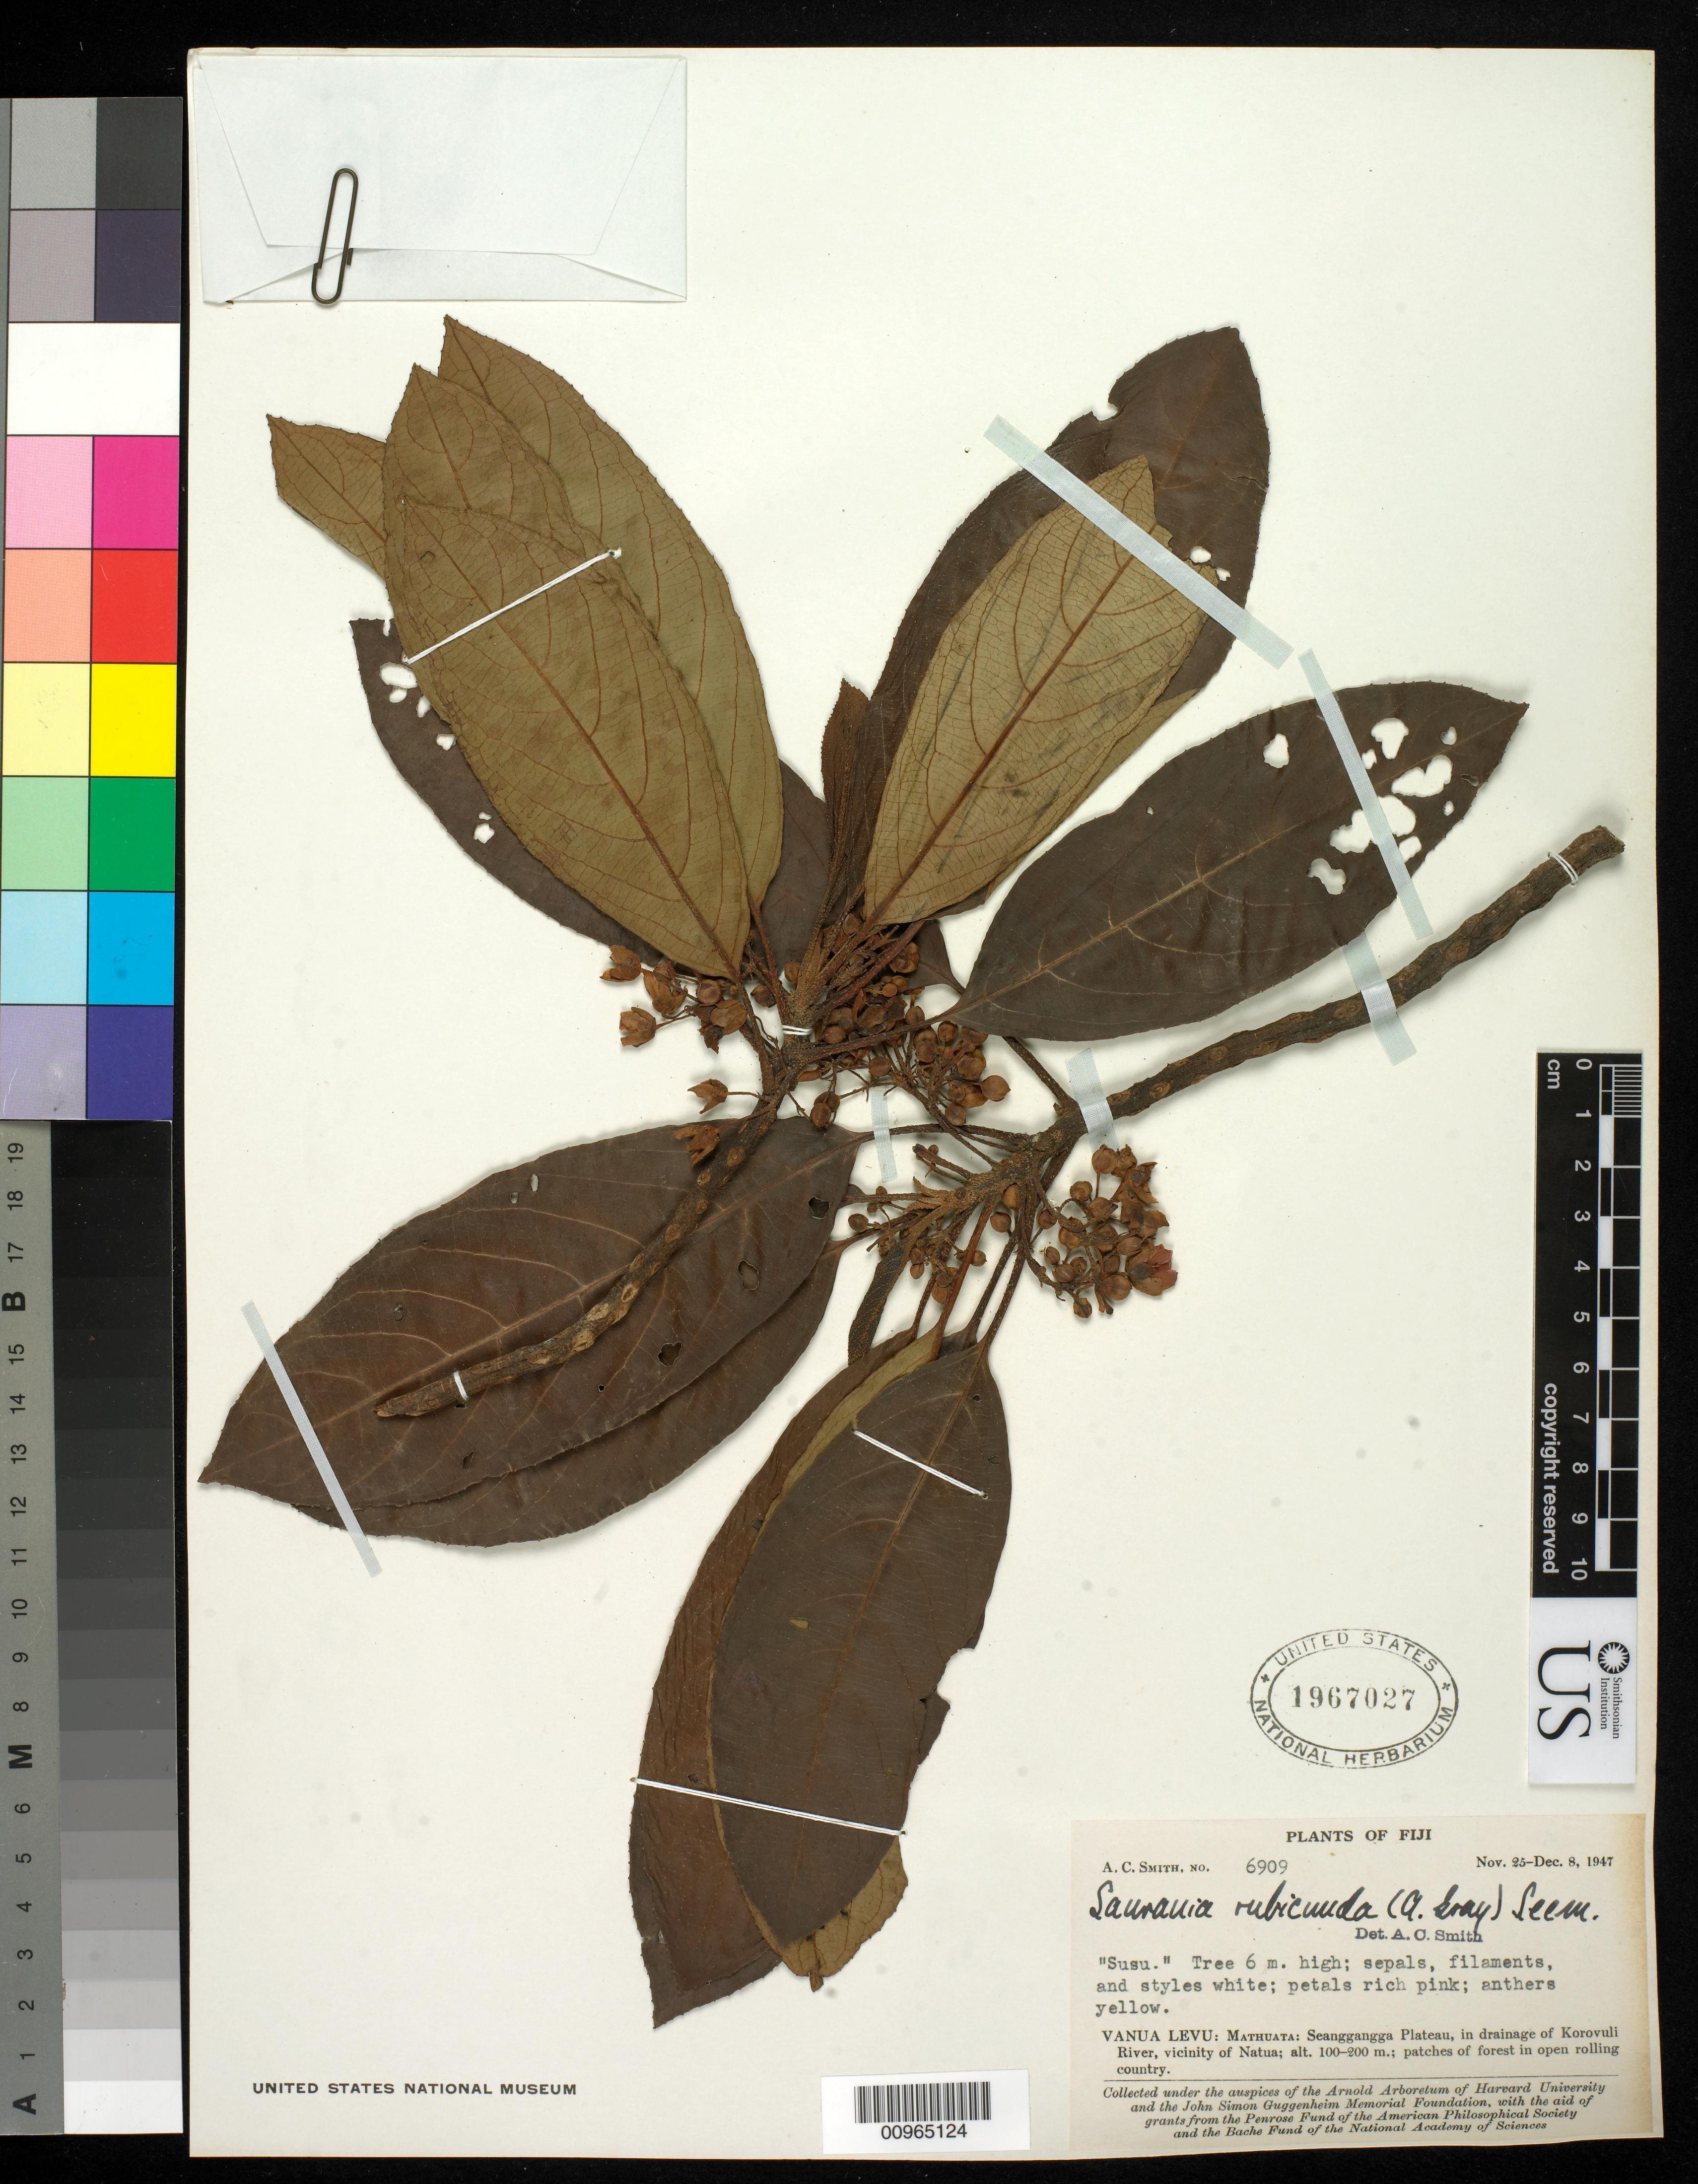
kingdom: Plantae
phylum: Tracheophyta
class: Magnoliopsida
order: Ericales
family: Actinidiaceae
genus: Saurauia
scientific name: Saurauia rubicunda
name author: Seem.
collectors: C. A. Smith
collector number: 6909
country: Fiji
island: Macuata-i-wai [Mathuata-i-wai]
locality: Mathuata: Seanggangga Pateau, in drainage of Korovui River, vicinity of Natua.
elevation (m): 100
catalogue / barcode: US 1967027